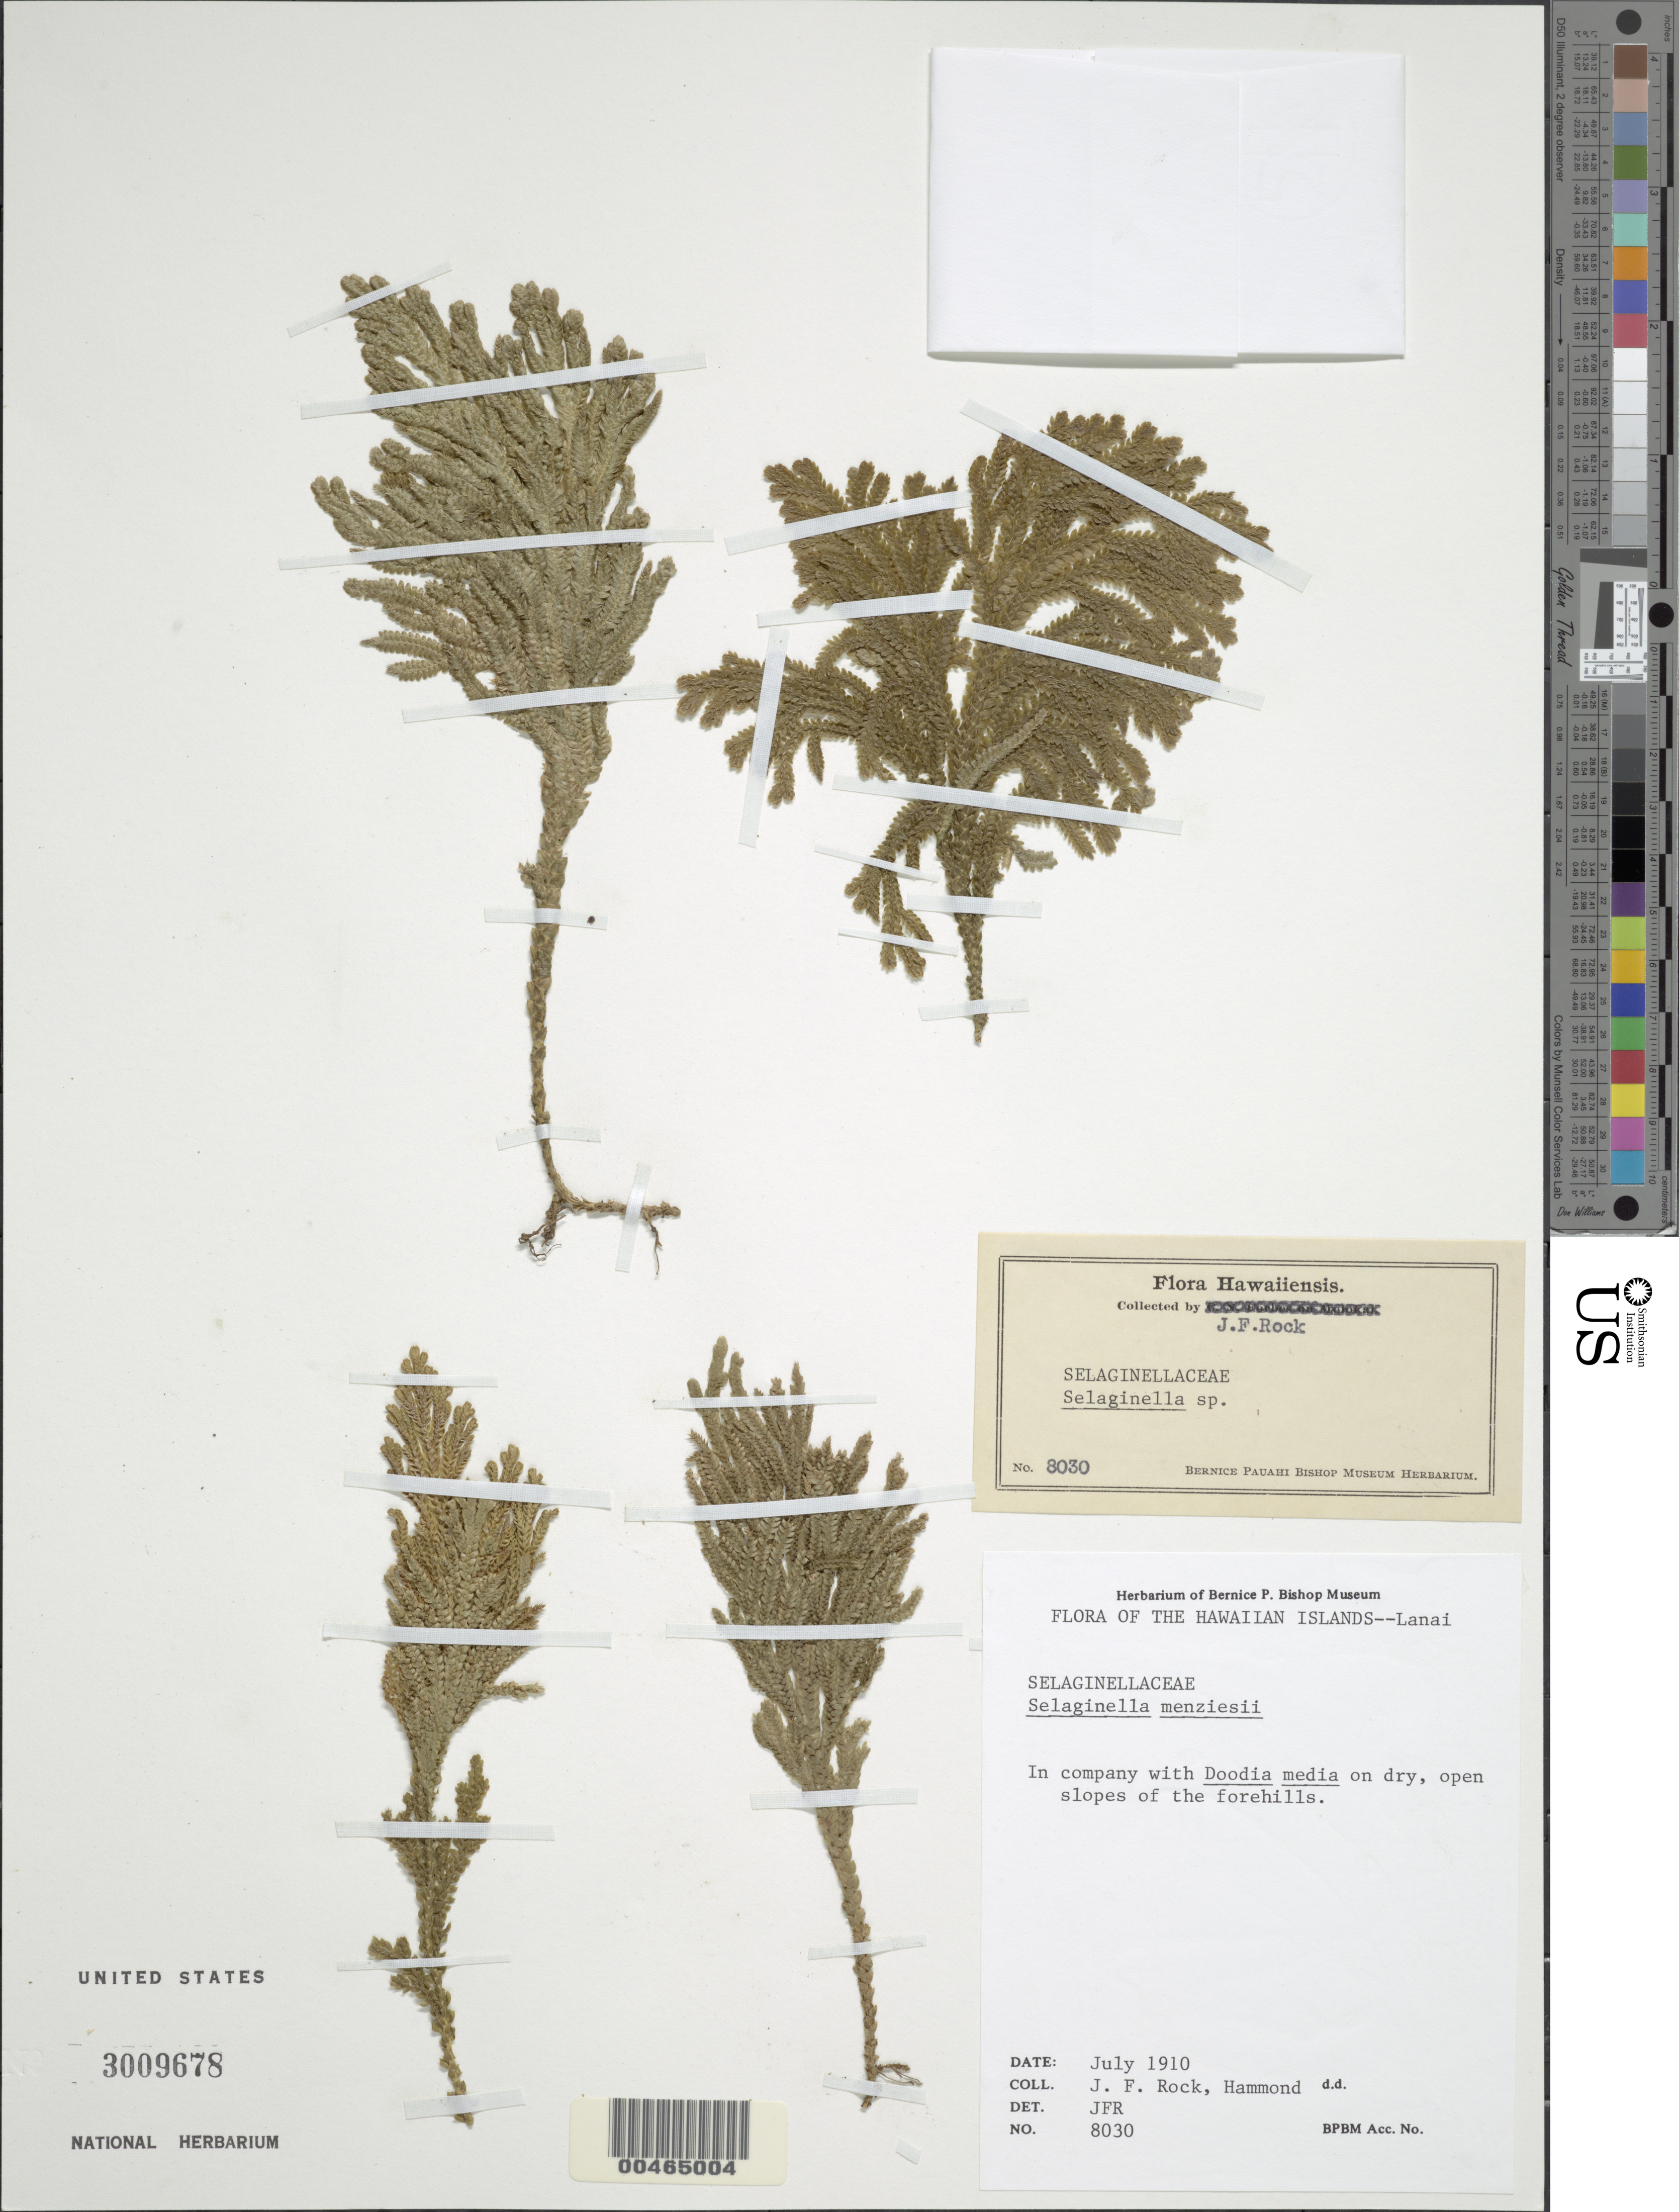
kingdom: Plantae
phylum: Tracheophyta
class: Lycopodiopsida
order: Selaginellales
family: Selaginellaceae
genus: Selaginella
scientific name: Selaginella arbuscula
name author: (Kualf.) Spring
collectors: J. F. Rock & Hammond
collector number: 8030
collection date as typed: Jul 1910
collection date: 1910-07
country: United States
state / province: Hawaii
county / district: Maui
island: Lana'i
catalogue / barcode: US 3009678